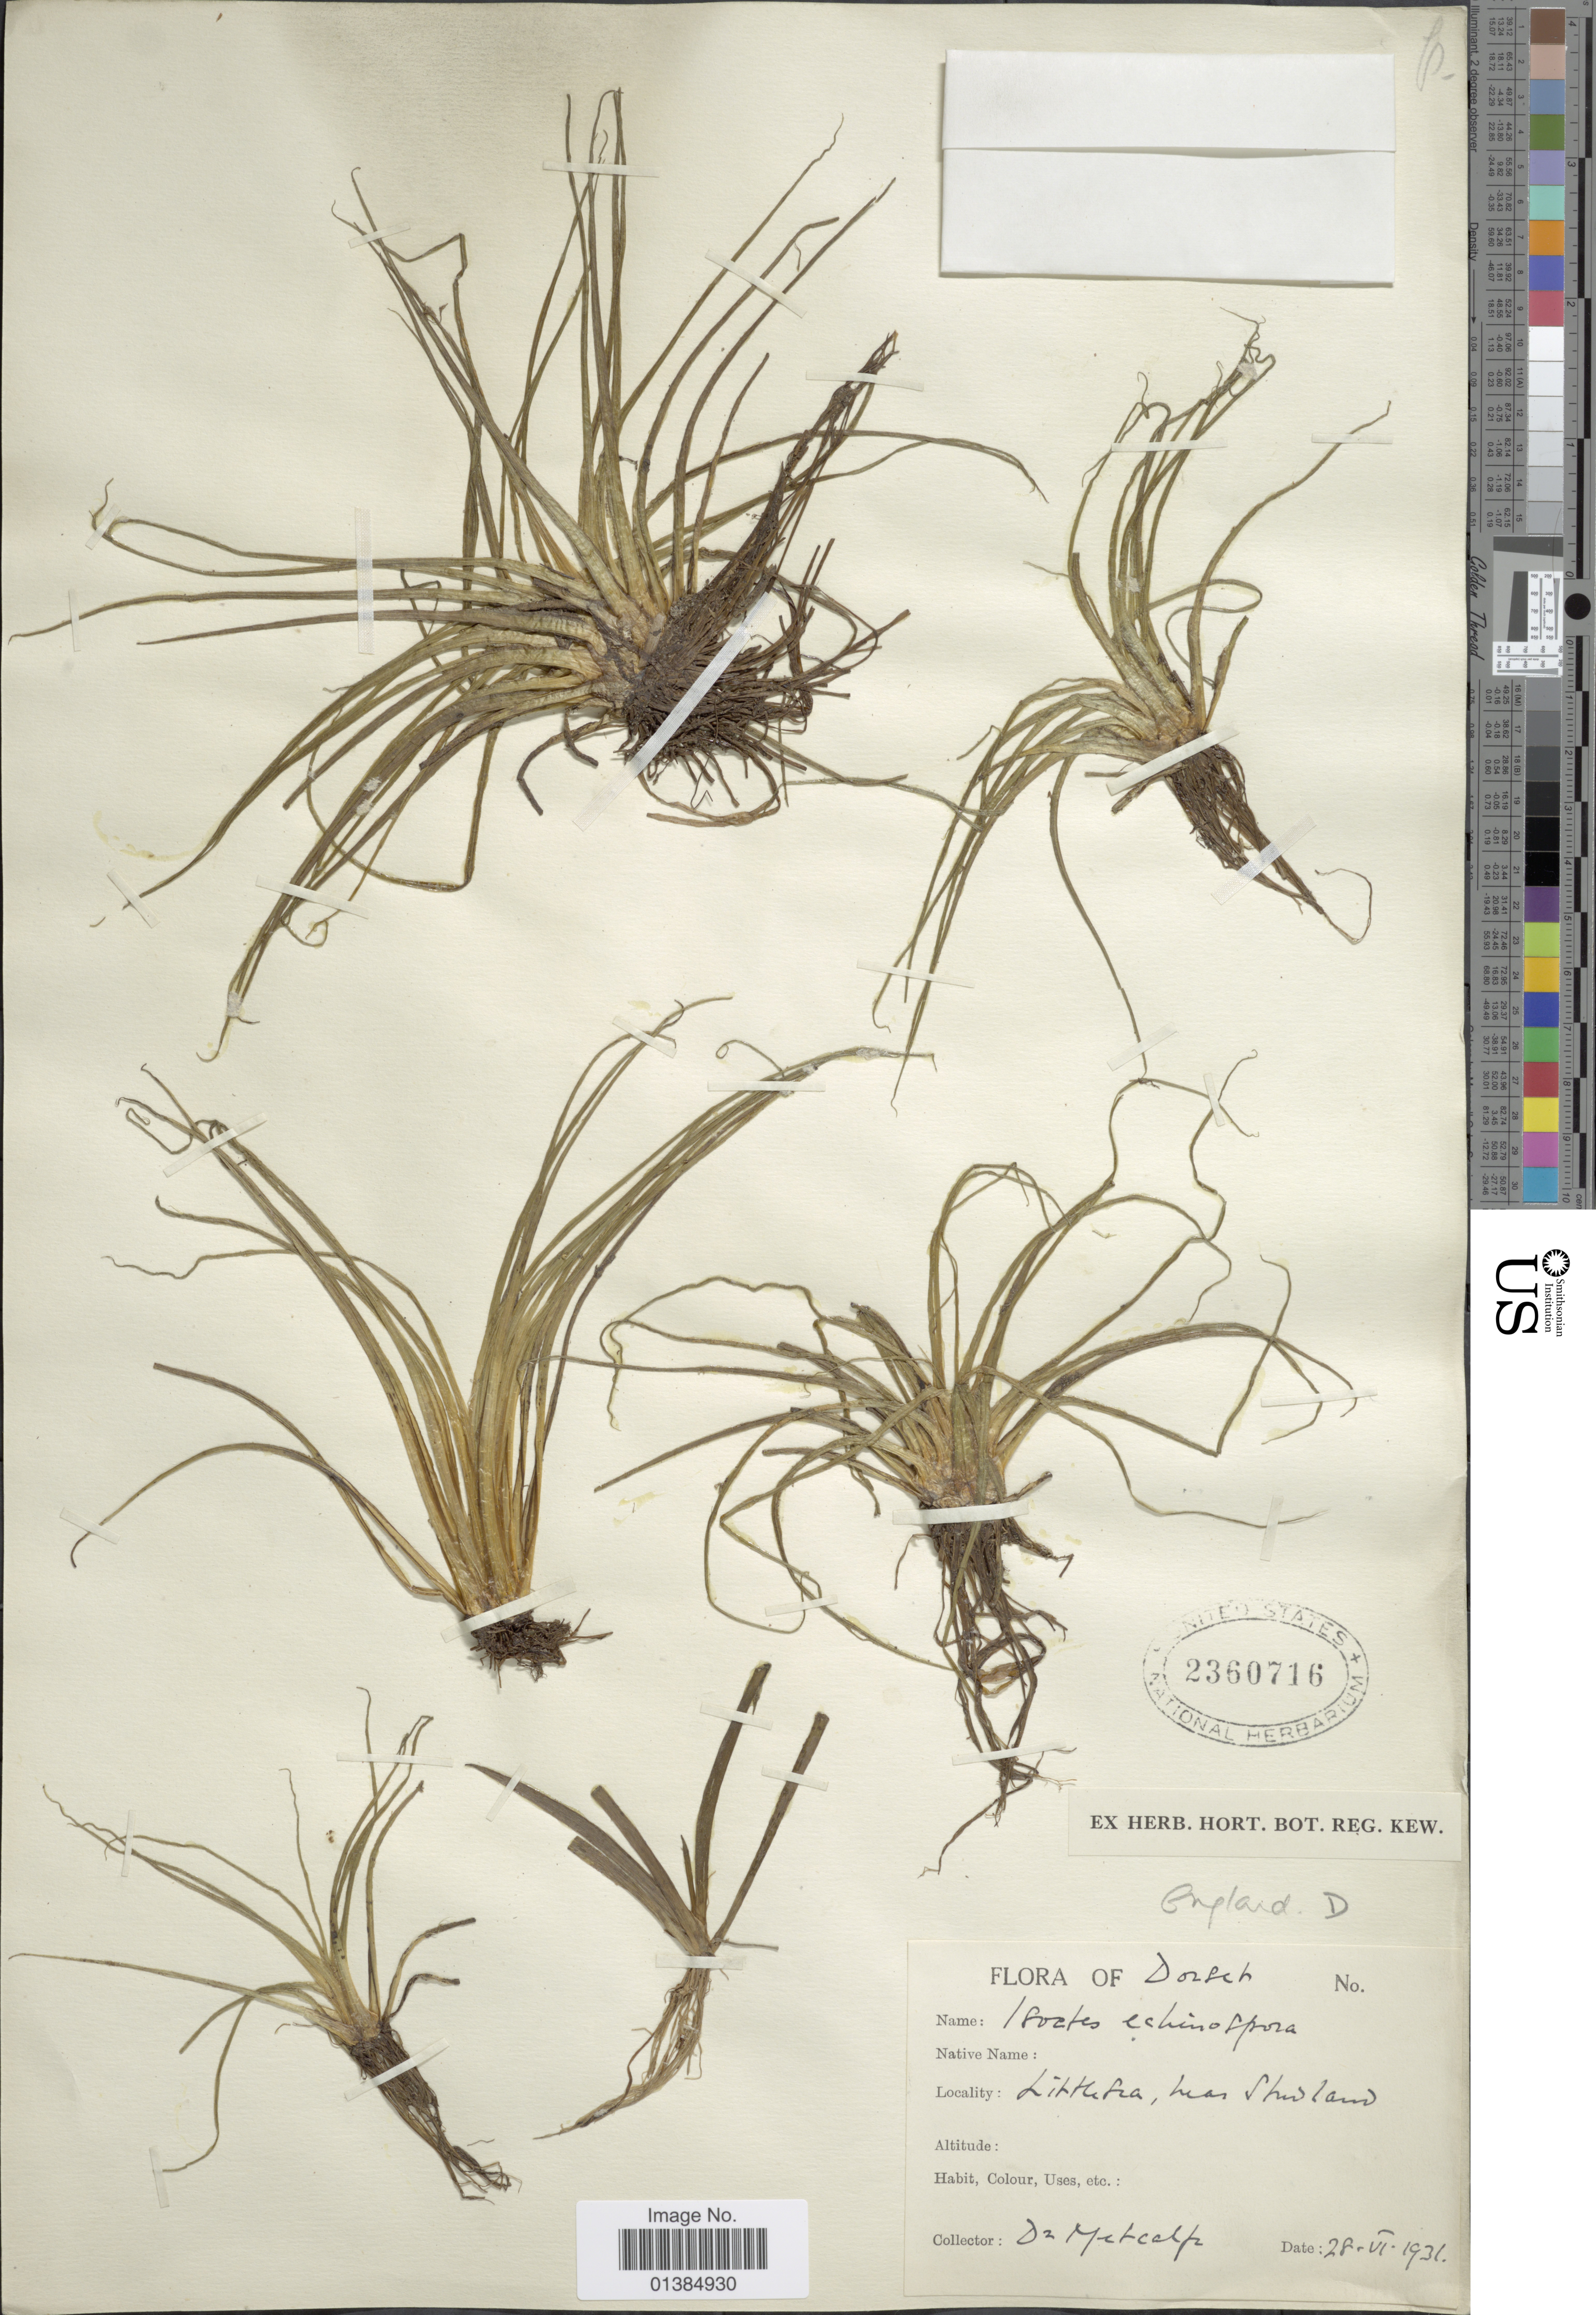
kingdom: Plantae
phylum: Tracheophyta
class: Lycopodiopsida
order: Isoetales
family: Isoetaceae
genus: Isoetes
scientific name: Isoetes echinospora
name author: Durieu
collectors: Metcalfe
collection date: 1931-06-28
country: United Kingdom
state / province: England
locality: Dorset, Littlesea, near Studland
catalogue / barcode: US 2360716